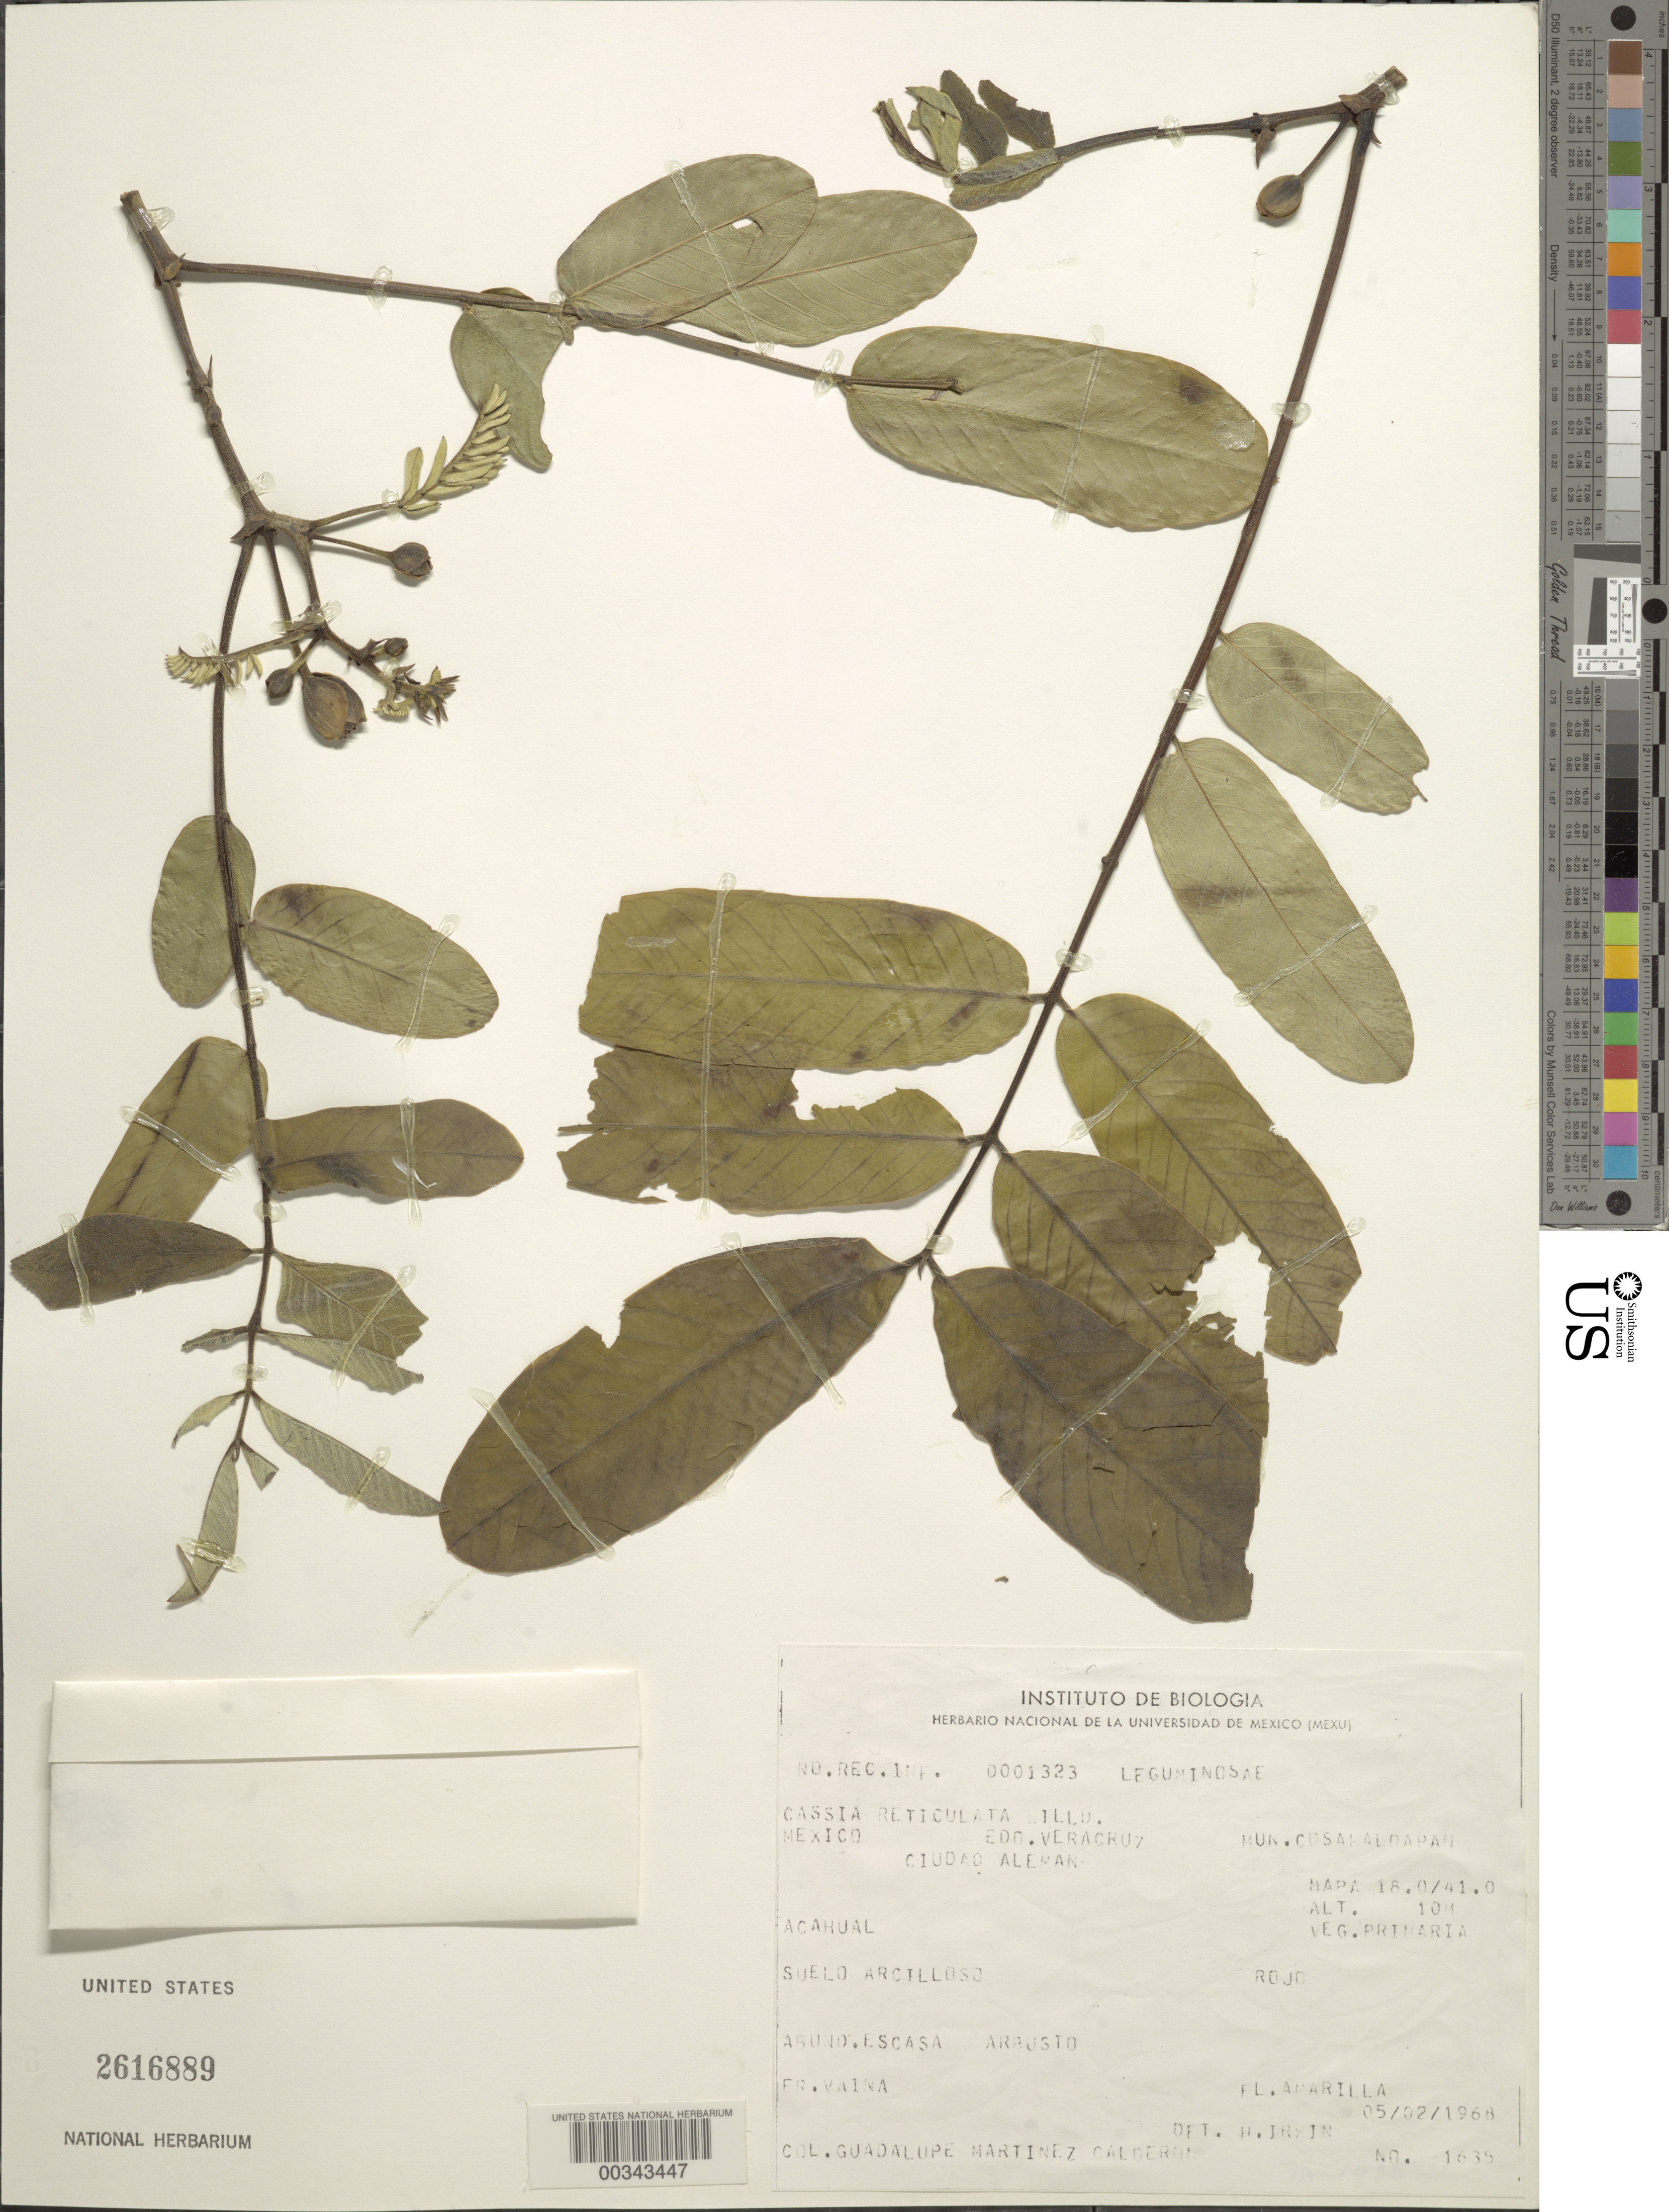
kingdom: Plantae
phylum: Tracheophyta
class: Magnoliopsida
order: Fabales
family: Fabaceae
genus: Senna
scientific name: Senna reticulata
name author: (Willd.) H.S. Irwin & Barneby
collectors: G. Martínez Calderón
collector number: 1635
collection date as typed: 05 Feb 1968 or 02 May 1968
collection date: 1968-02-05 or 1968-05-02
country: Mexico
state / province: Veracruz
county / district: Cosamaloapan De Carpio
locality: Ciudad Aleman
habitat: Clay soil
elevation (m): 10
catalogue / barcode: US 2616889